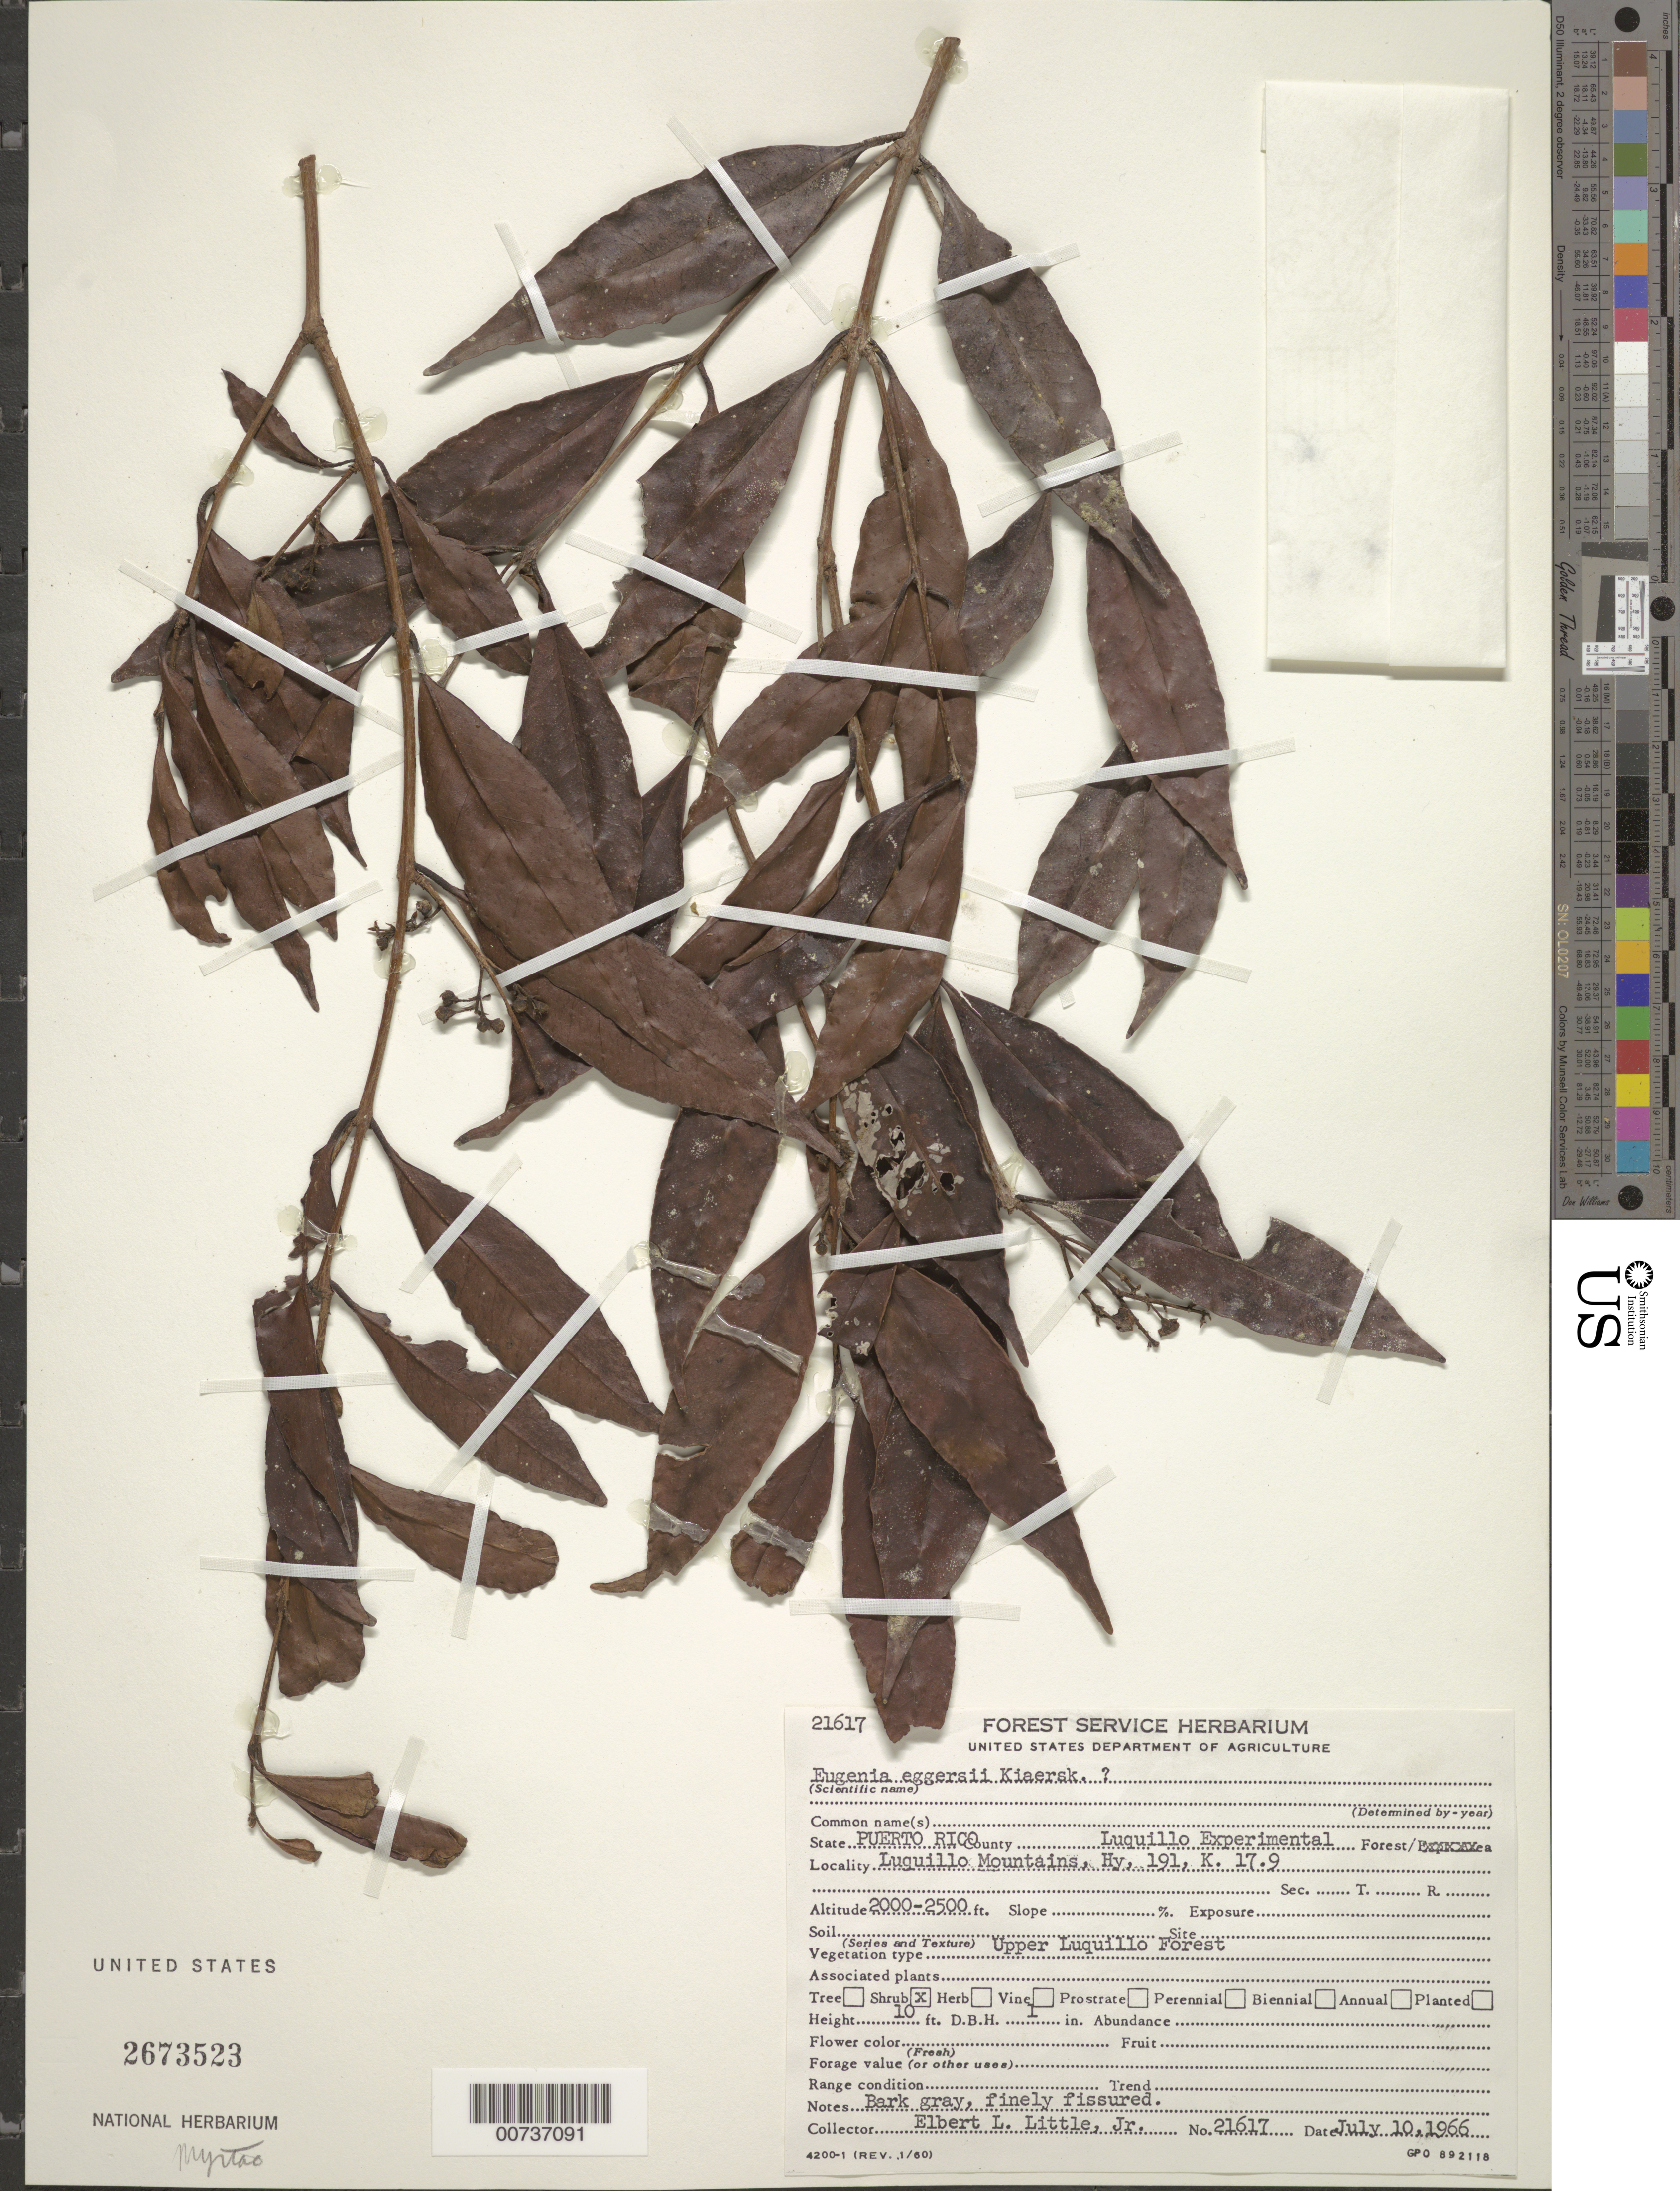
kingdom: Plantae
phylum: Tracheophyta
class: Magnoliopsida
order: Myrtales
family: Myrtaceae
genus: Eugenia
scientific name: Eugenia eggersii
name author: Kiaersk.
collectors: E. L. Little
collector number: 21617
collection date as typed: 10 Jul 1966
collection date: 1966-07-10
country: Puerto Rico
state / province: Luquillo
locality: Luquillo Mountains, Hy. 191, km 17.9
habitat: Upper Luquillo Forest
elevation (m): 610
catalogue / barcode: US 2673523